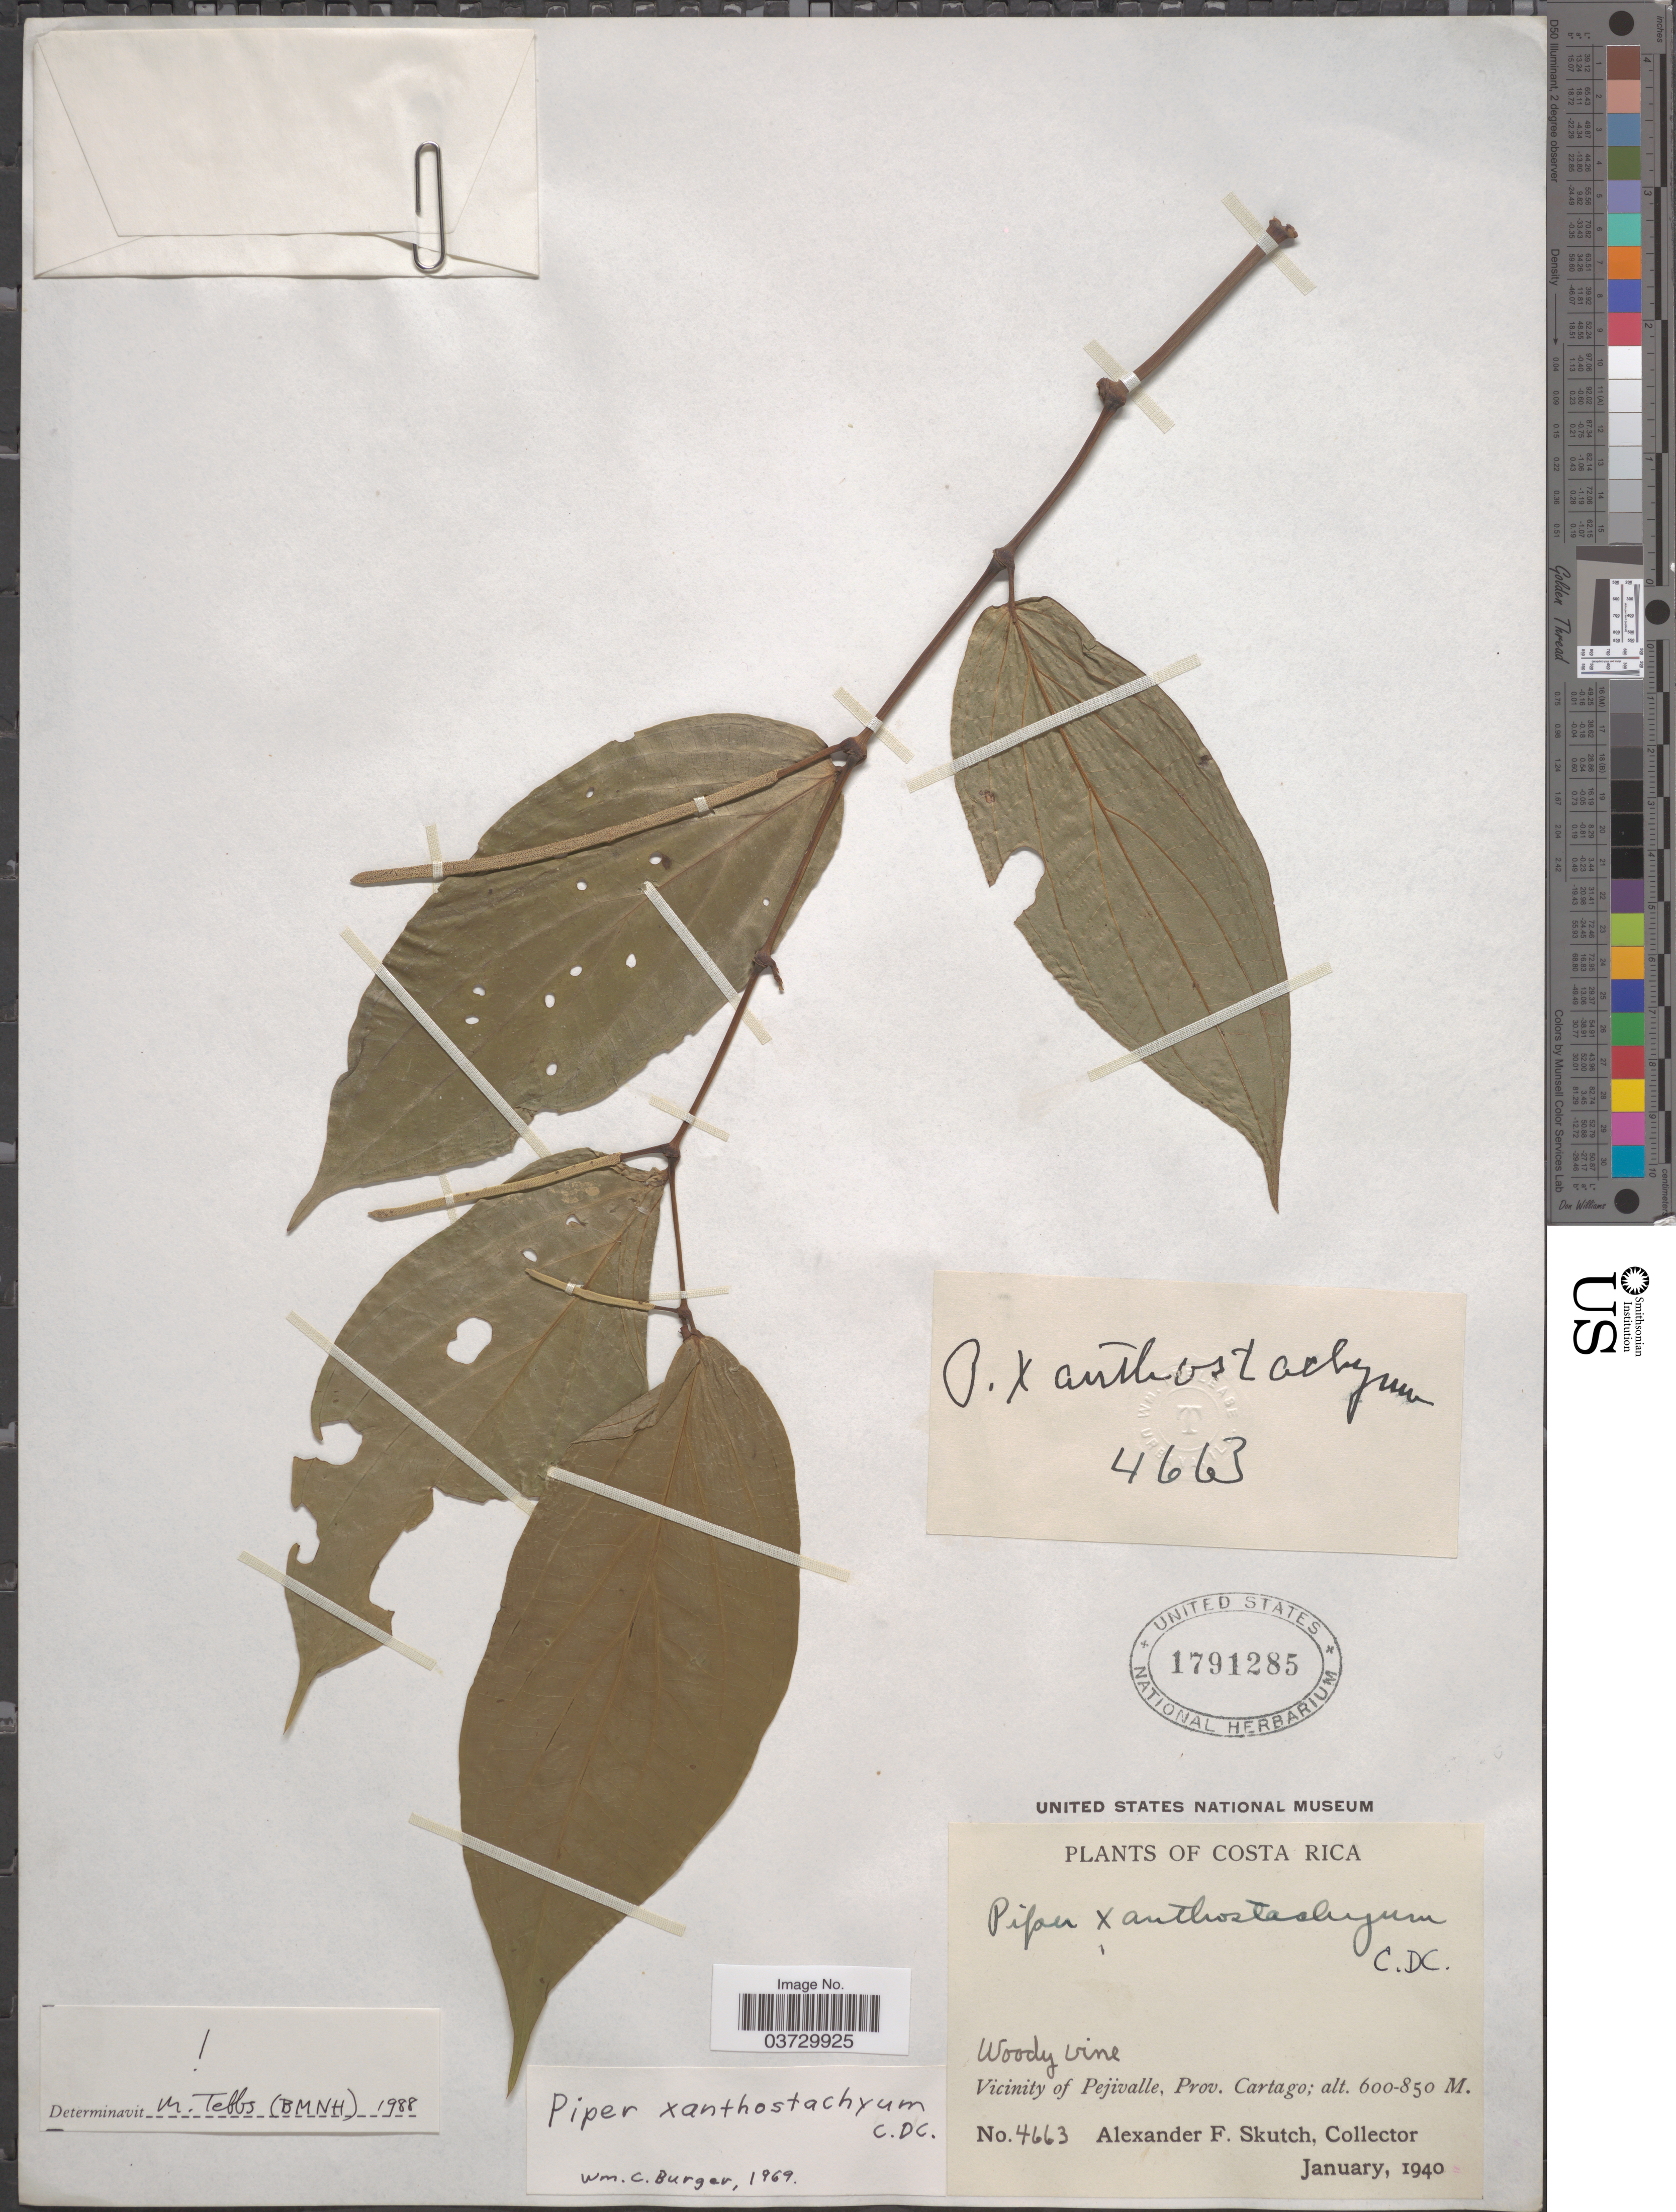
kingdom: Plantae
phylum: Tracheophyta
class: Magnoliopsida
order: Piperales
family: Piperaceae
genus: Piper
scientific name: Piper xanthostachyum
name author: C. DC. in Pittier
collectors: A. F. Skutch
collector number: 4663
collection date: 1940-01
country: Costa Rica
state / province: Cartago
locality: Vicinity of Pejivalle.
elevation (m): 600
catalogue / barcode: US 1791285